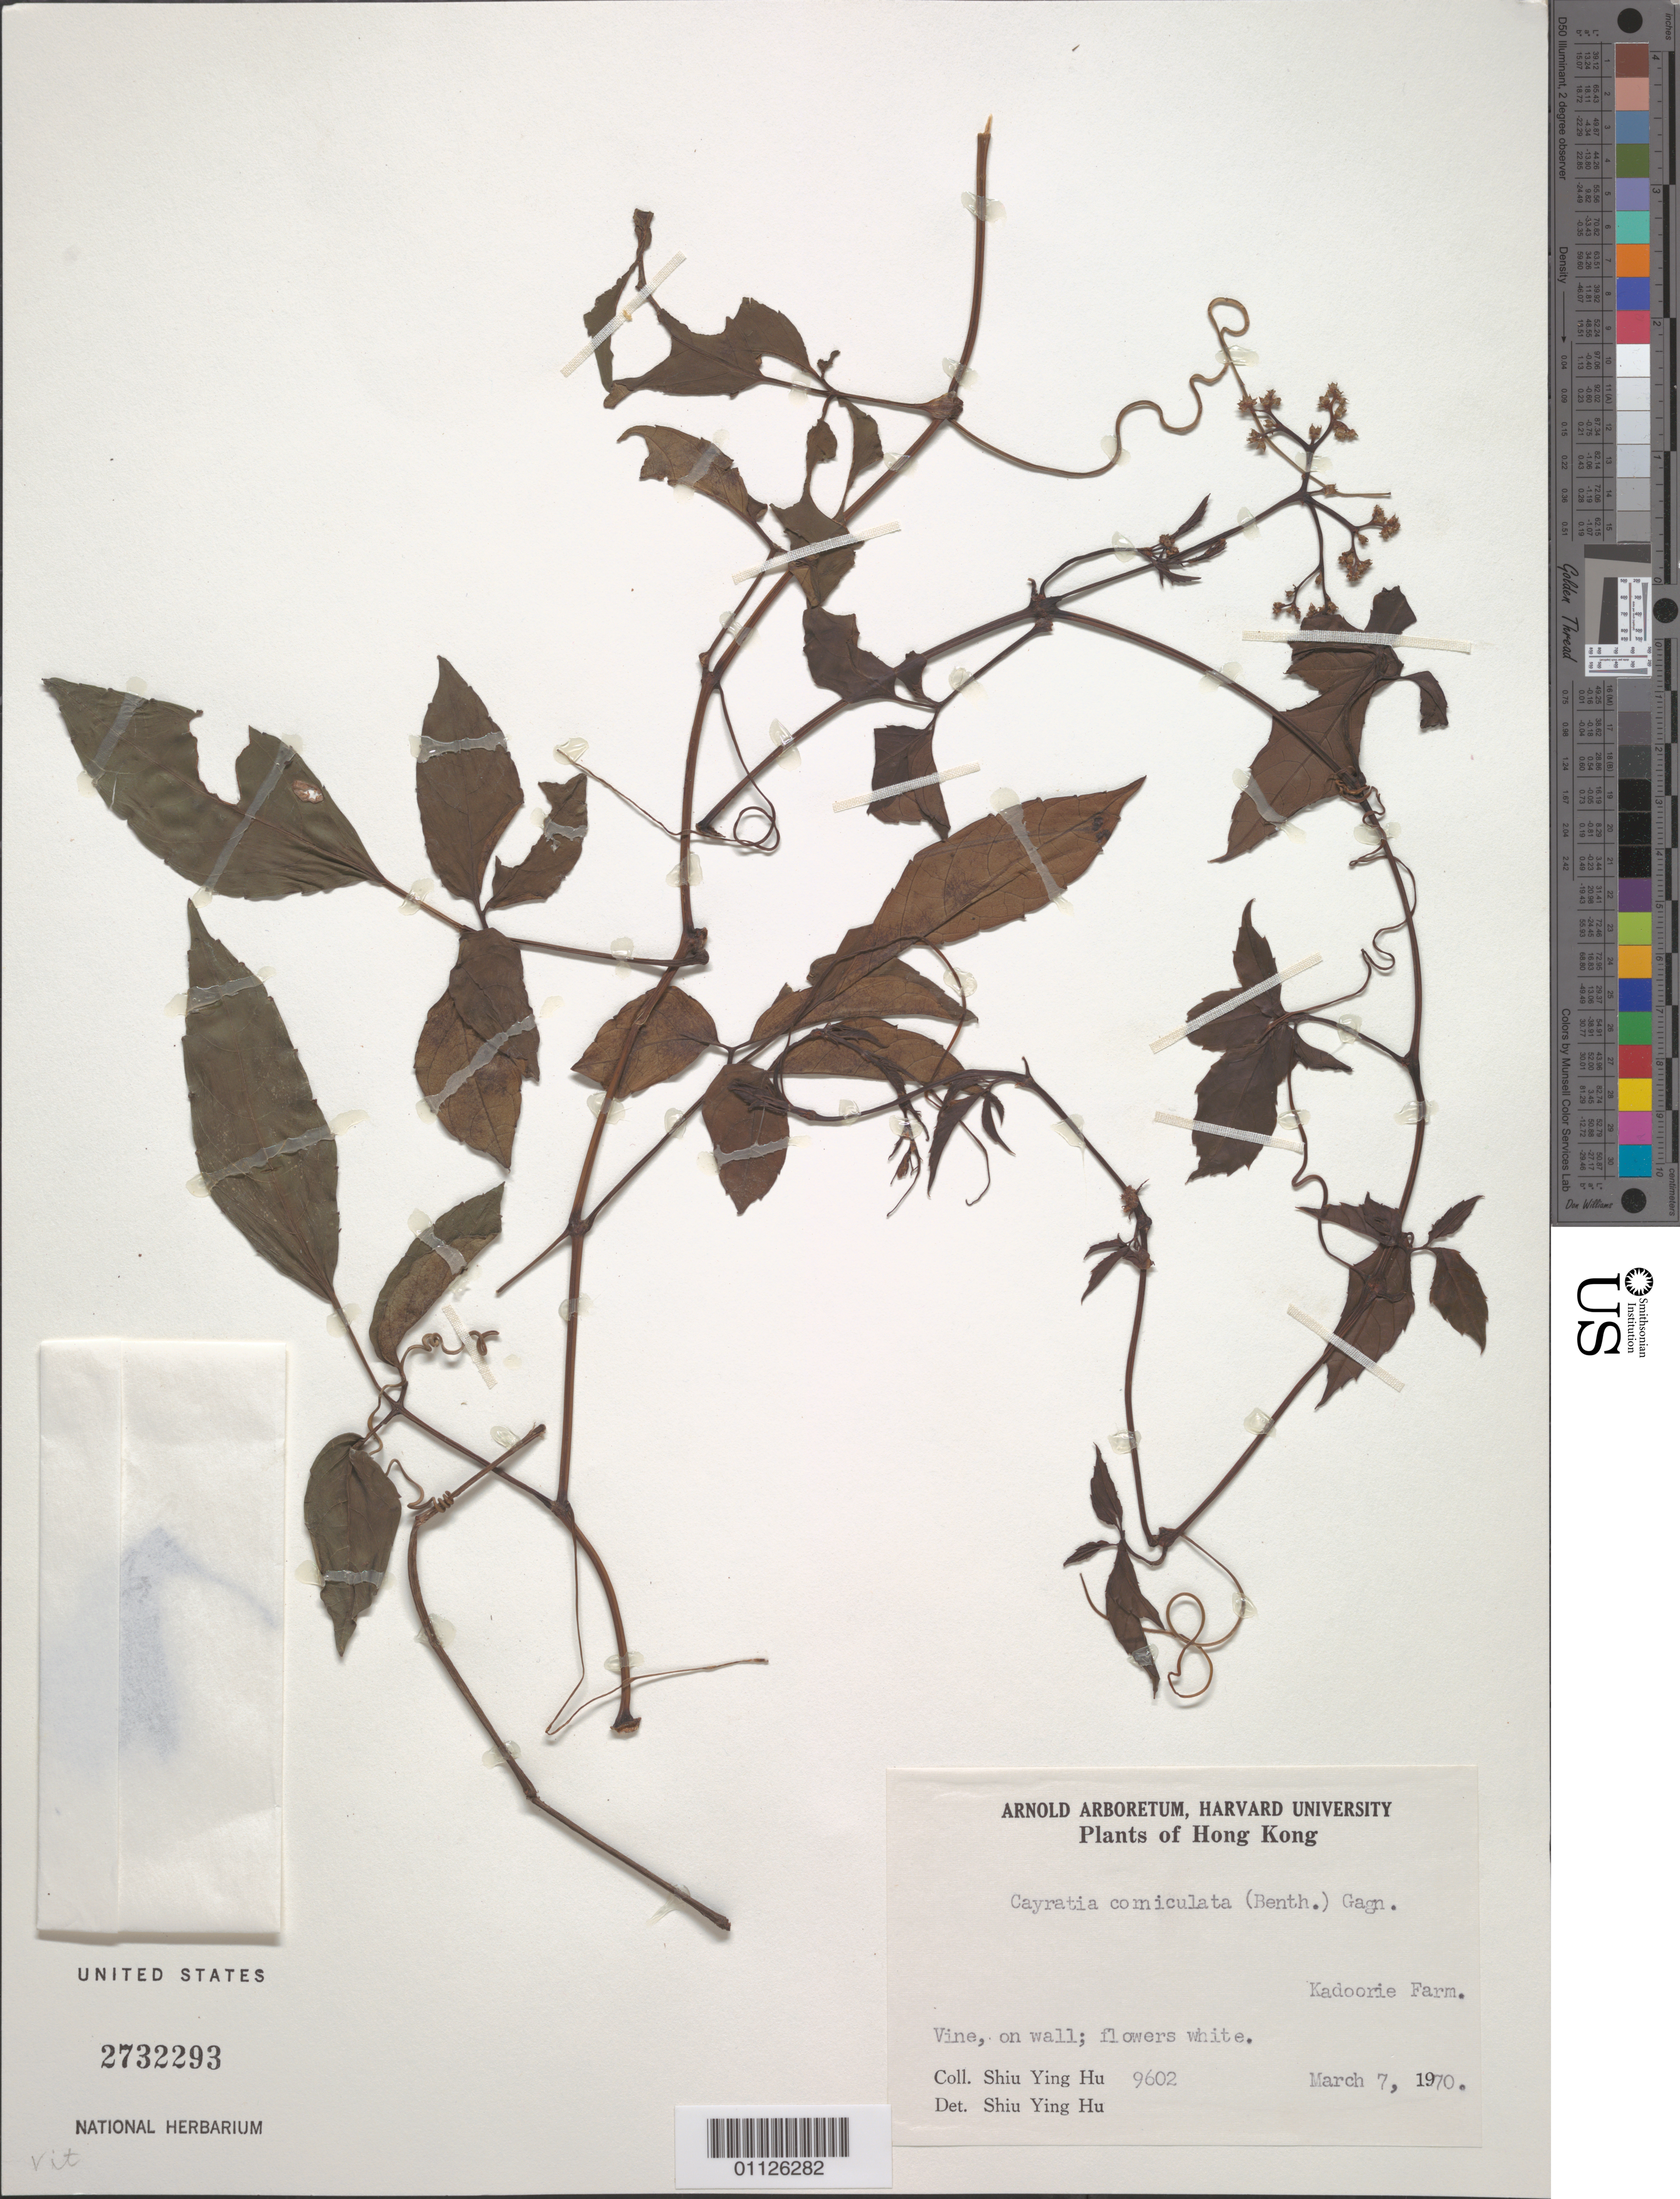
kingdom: Plantae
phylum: Tracheophyta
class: Magnoliopsida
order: Vitales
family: Vitaceae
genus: Causonis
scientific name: Causonis corniculata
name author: (Benth.) J. Wen & L.M. Lu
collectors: S. Y. Hu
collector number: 9602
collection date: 1970-03-07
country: China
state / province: Hong Kong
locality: Kadoorie Farm.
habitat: Vine, on wall.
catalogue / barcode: US 2732293